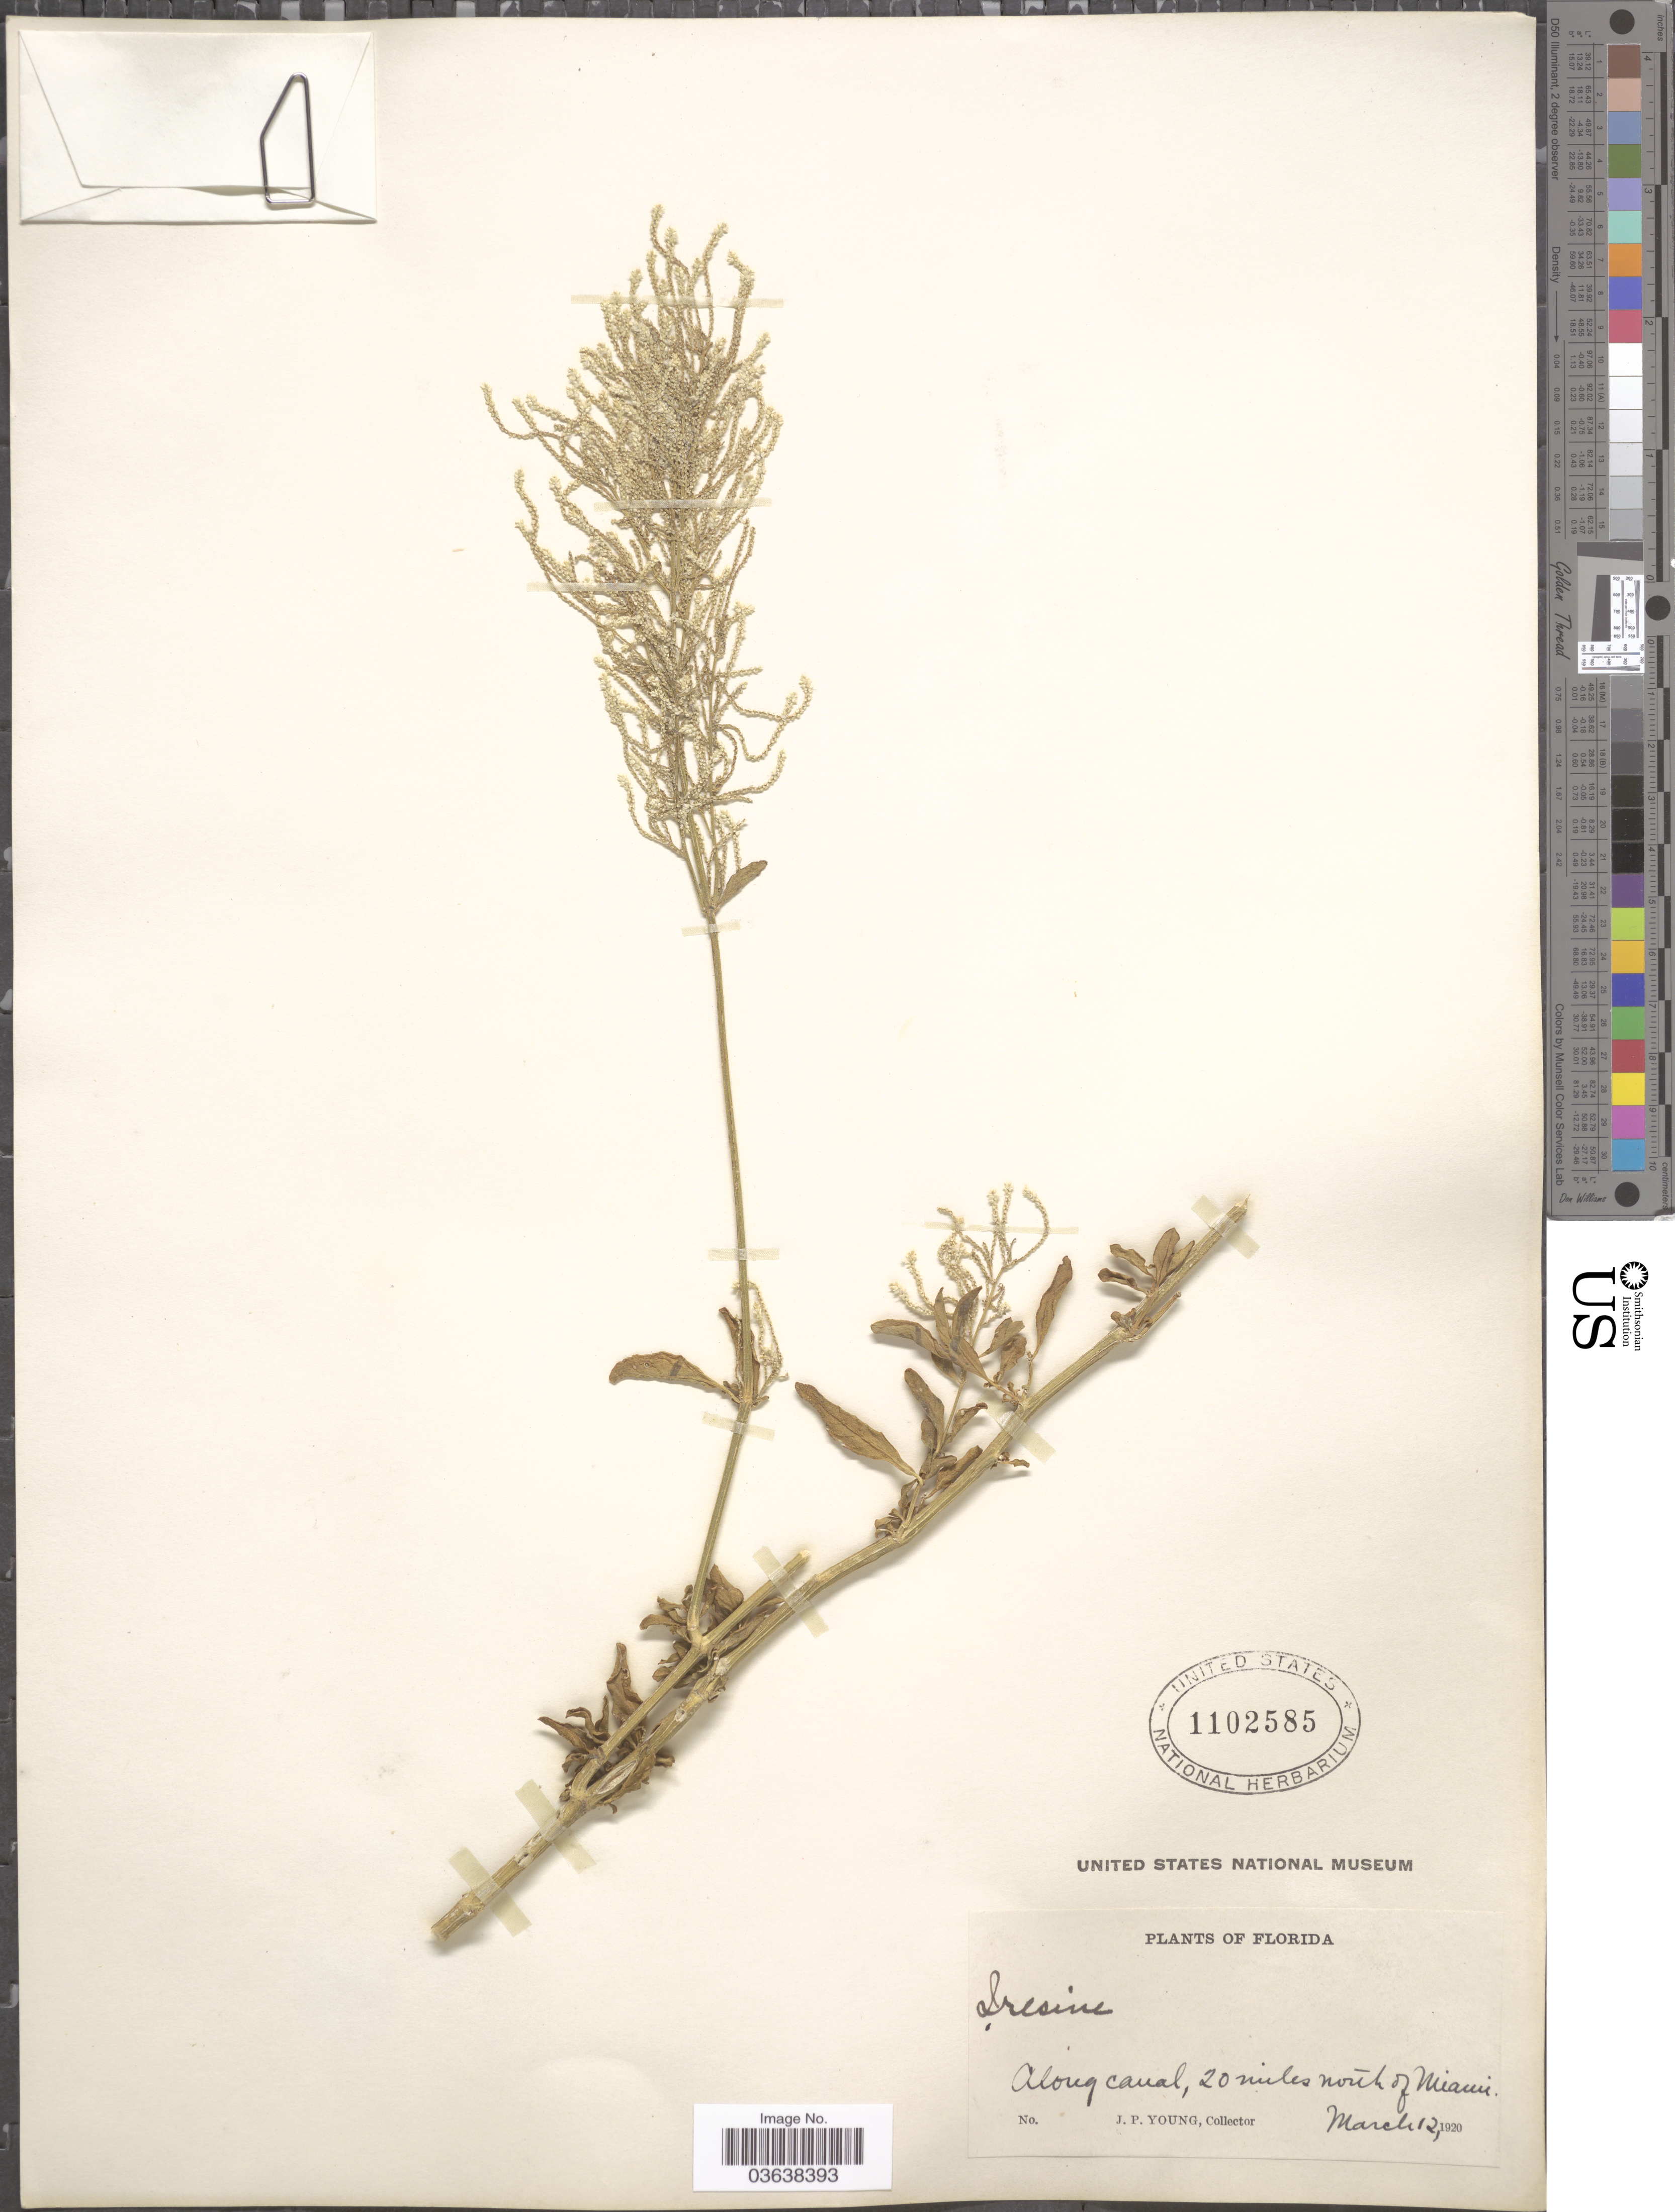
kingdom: Plantae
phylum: Tracheophyta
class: Magnoliopsida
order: Caryophyllales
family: Amaranthaceae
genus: Iresine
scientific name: Iresine celosia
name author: L.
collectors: J. P. Young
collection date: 1920-03-12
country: United States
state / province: Florida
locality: Along canal, 20 miles north of Miami.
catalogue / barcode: US 1102585